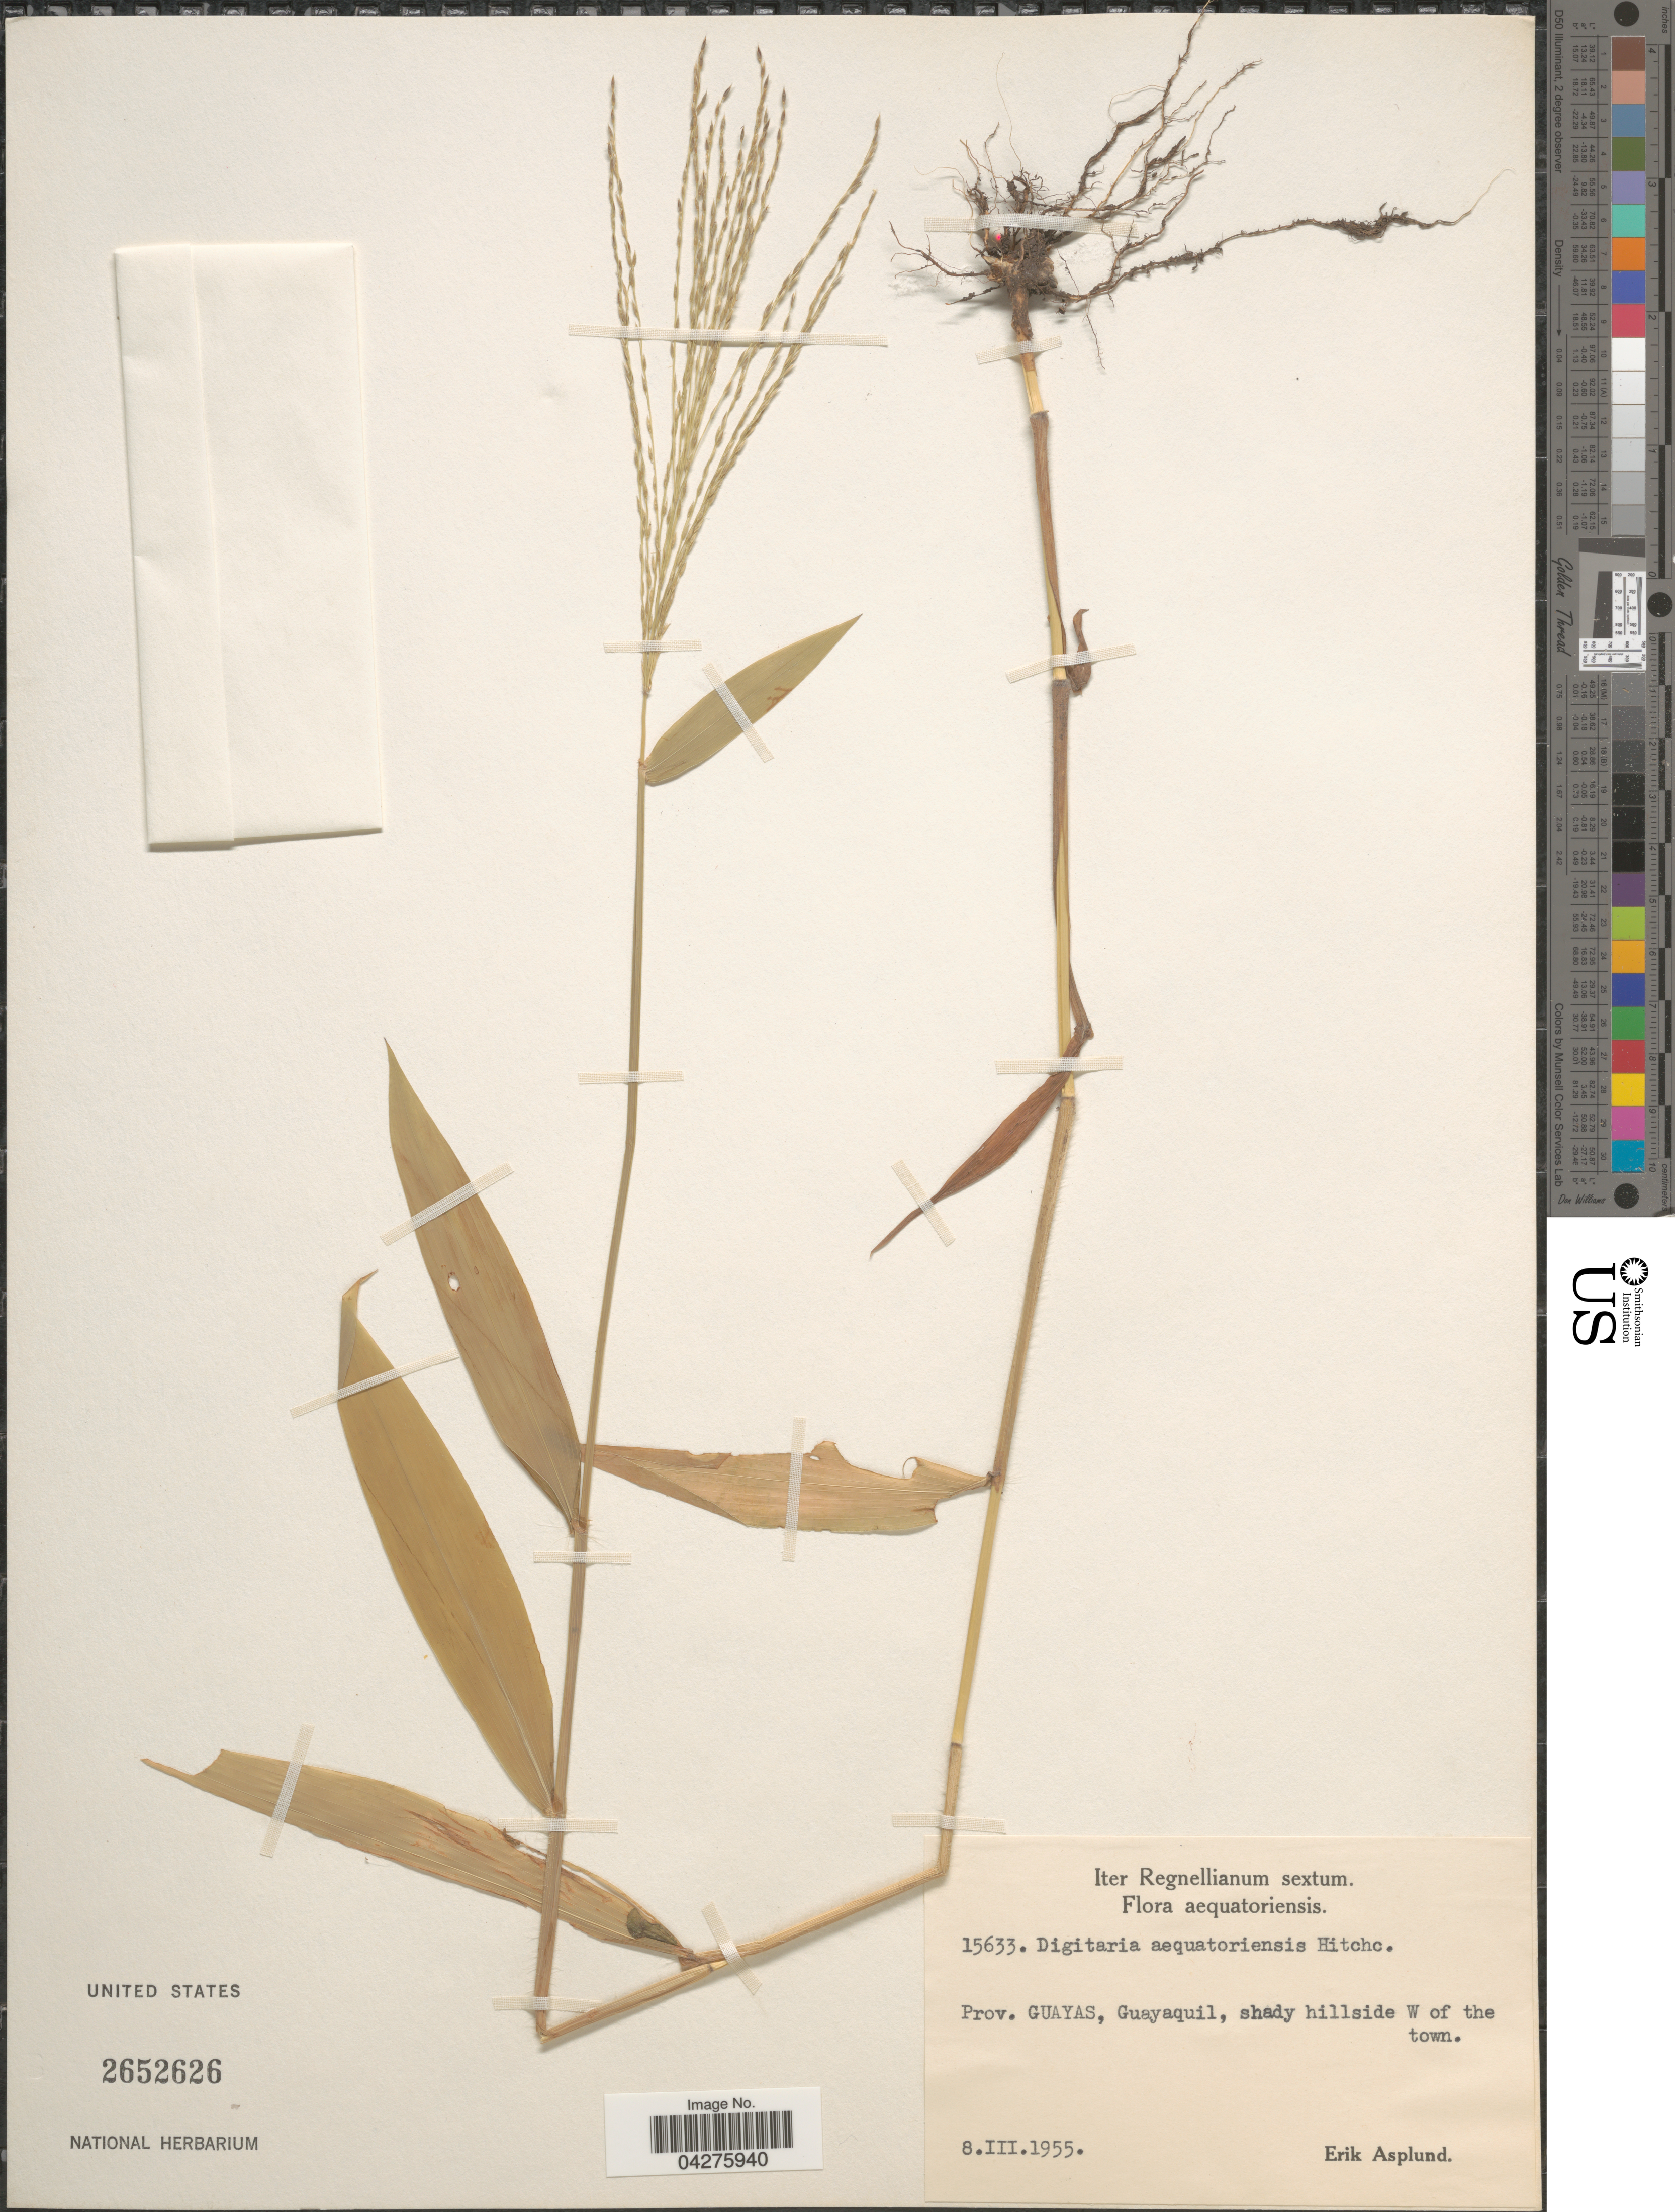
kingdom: Plantae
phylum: Tracheophyta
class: Liliopsida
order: Poales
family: Poaceae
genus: Digitaria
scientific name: Digitaria aequatoriensis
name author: (Hitchc.) Henr.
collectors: E. Asplund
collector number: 15633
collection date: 1955-03-08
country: Ecuador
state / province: Guayas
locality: Iter Regnellianum sextum. Guayaquil, shady hillside W of the town.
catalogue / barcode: US 2652626